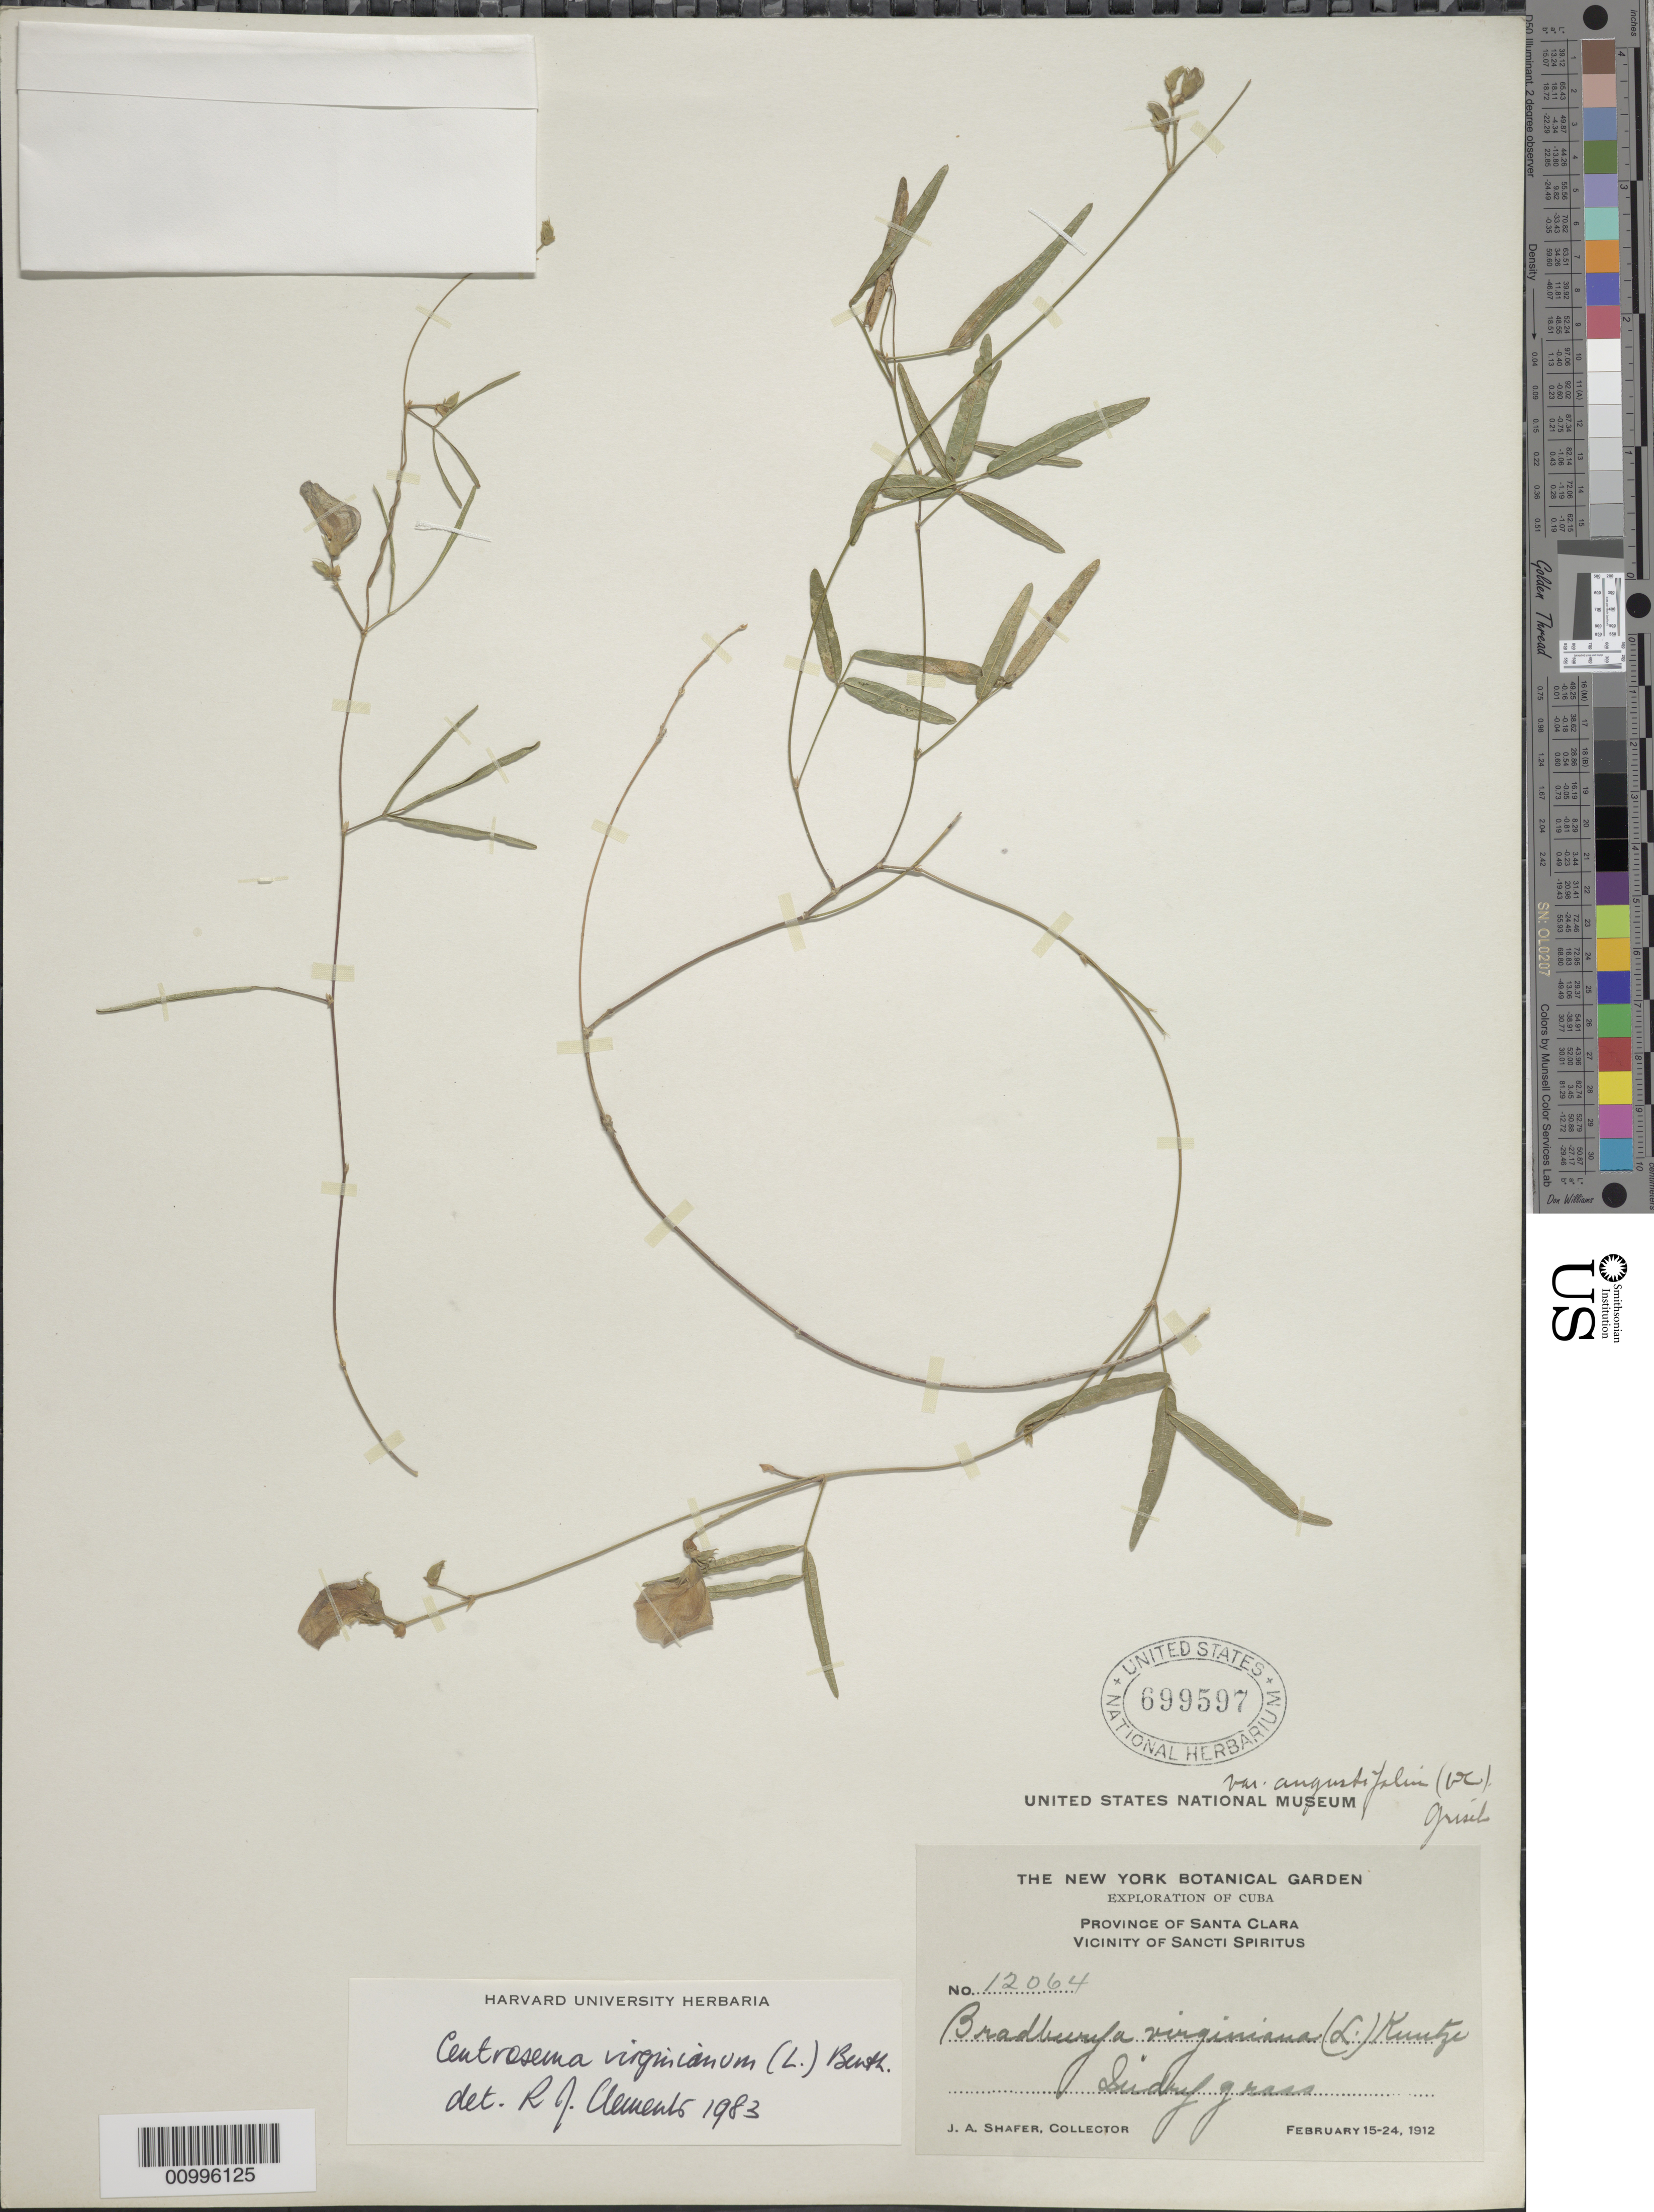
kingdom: Plantae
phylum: Tracheophyta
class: Magnoliopsida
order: Fabales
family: Fabaceae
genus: Centrosema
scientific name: Centrosema virginianum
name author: (L.) Benth.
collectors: J. A. Shafer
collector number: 12064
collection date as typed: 15 Feb 1912 to 24 Feb 1912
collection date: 1912-02-15/1912-02-24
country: Cuba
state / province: Villa Clara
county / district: Santa Clara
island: Cuba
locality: Vicinity of Sancti Spiritus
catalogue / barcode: US 699597